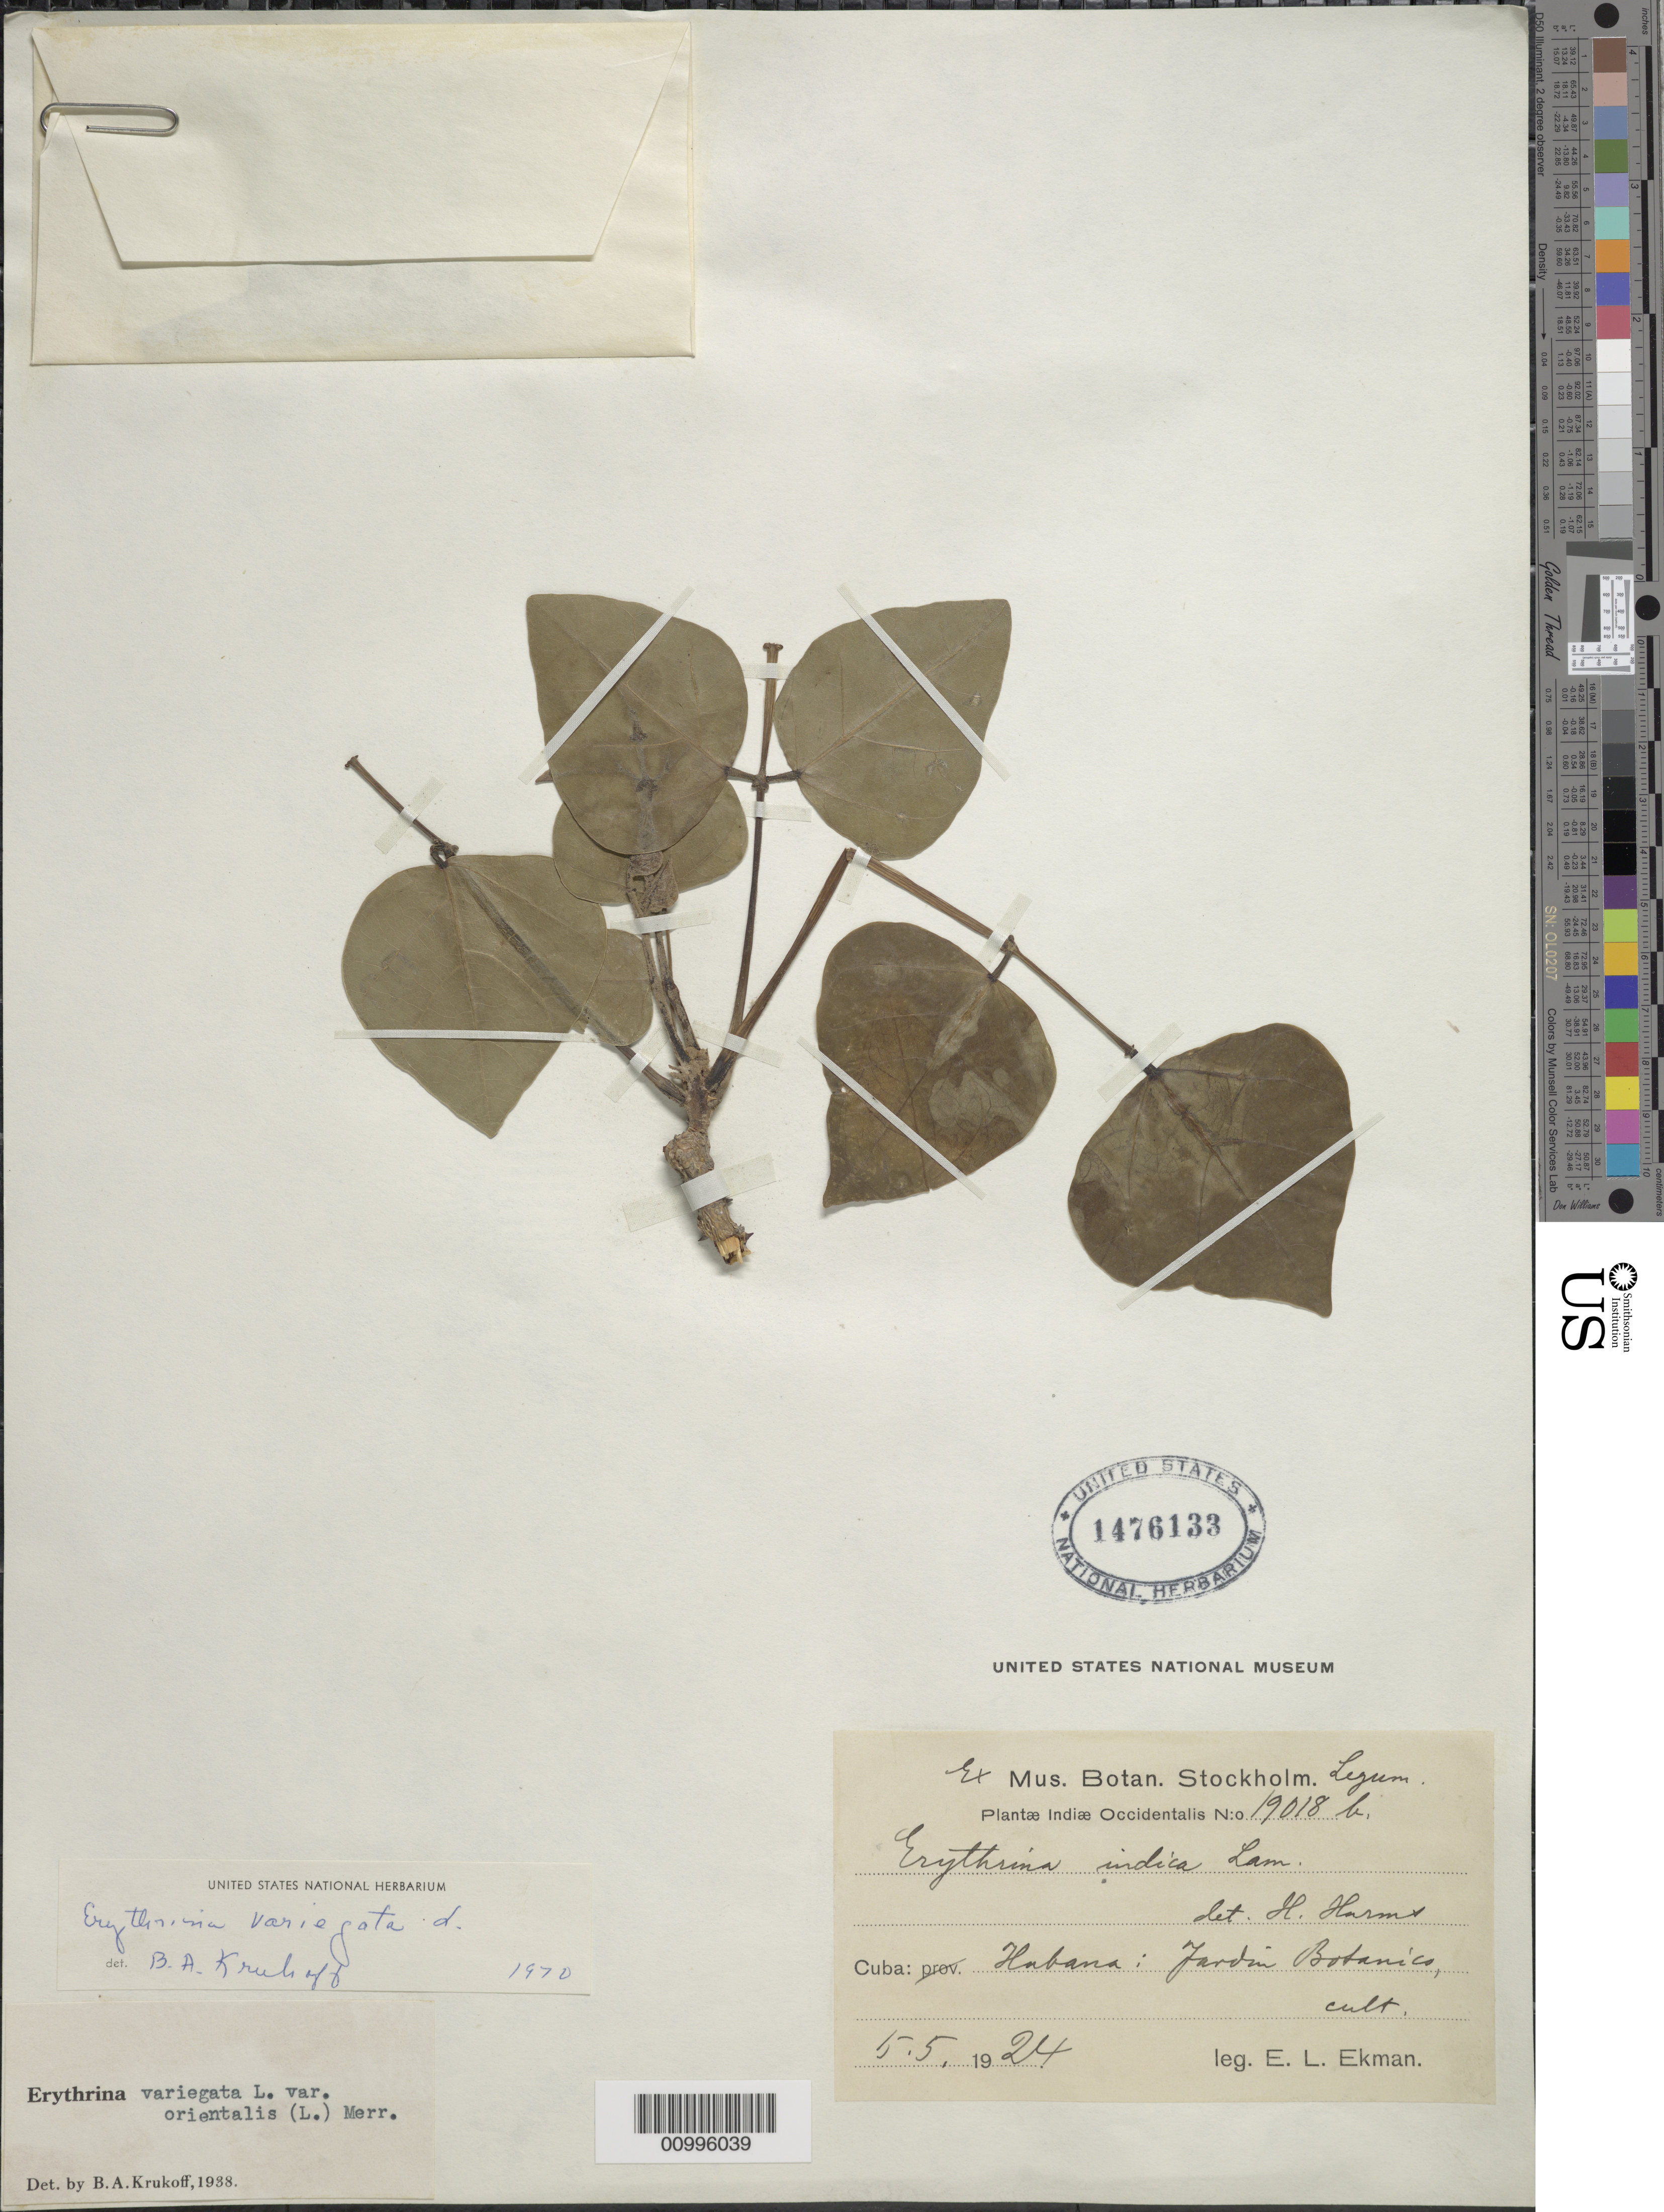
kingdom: Plantae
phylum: Tracheophyta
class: Magnoliopsida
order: Fabales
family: Fabaceae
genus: Erythrina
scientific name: Erythrina variegata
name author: L.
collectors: E. L. Ekman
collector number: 19018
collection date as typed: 15 May 1924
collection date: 1924-05-15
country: Cuba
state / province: La Habana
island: Cuba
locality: La Habana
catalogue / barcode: US 1476133